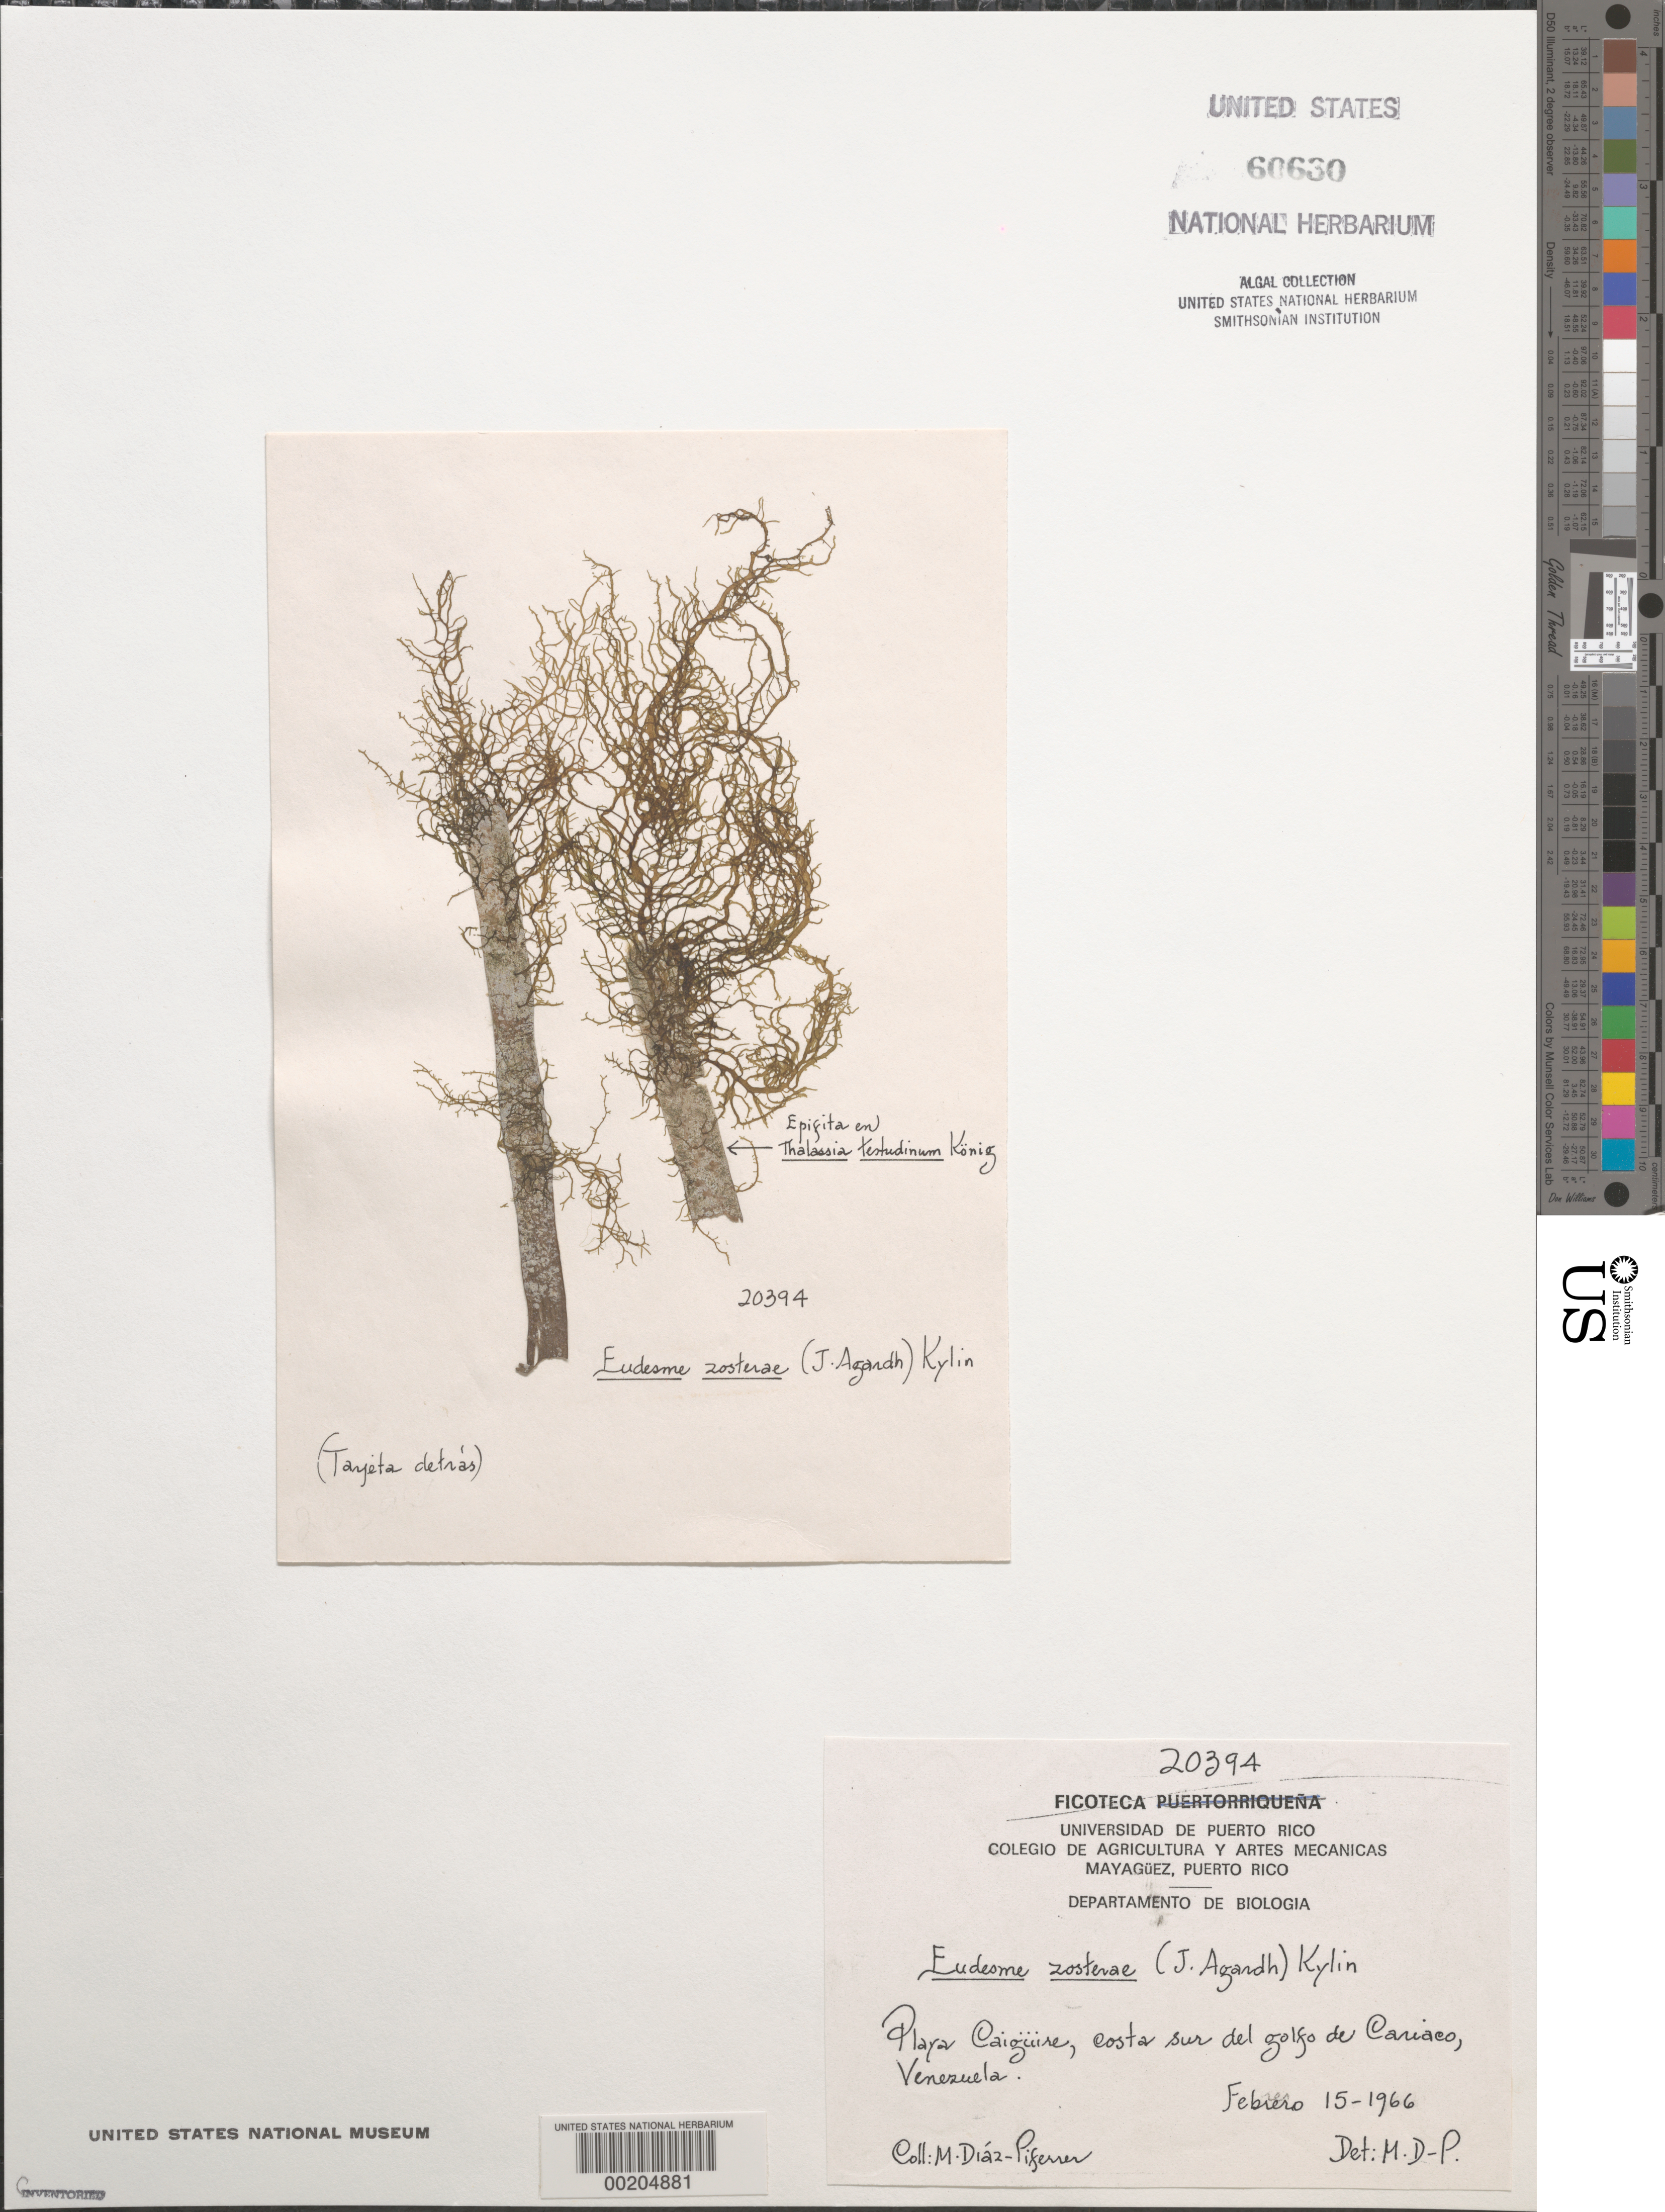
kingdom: Chromista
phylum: Ochrophyta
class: Phaeophyceae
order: Ectocarpales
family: Chordariaceae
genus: Cladosiphon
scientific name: Cladosiphon zosterae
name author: (J. Agardh) Kylin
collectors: M. Diaz-Piferrer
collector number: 20394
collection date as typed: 15 Feb 1966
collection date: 1966-02-15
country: Venezuela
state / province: Sucre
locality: Playa Caiguire, Golfo de Cariaco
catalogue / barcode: US 60630